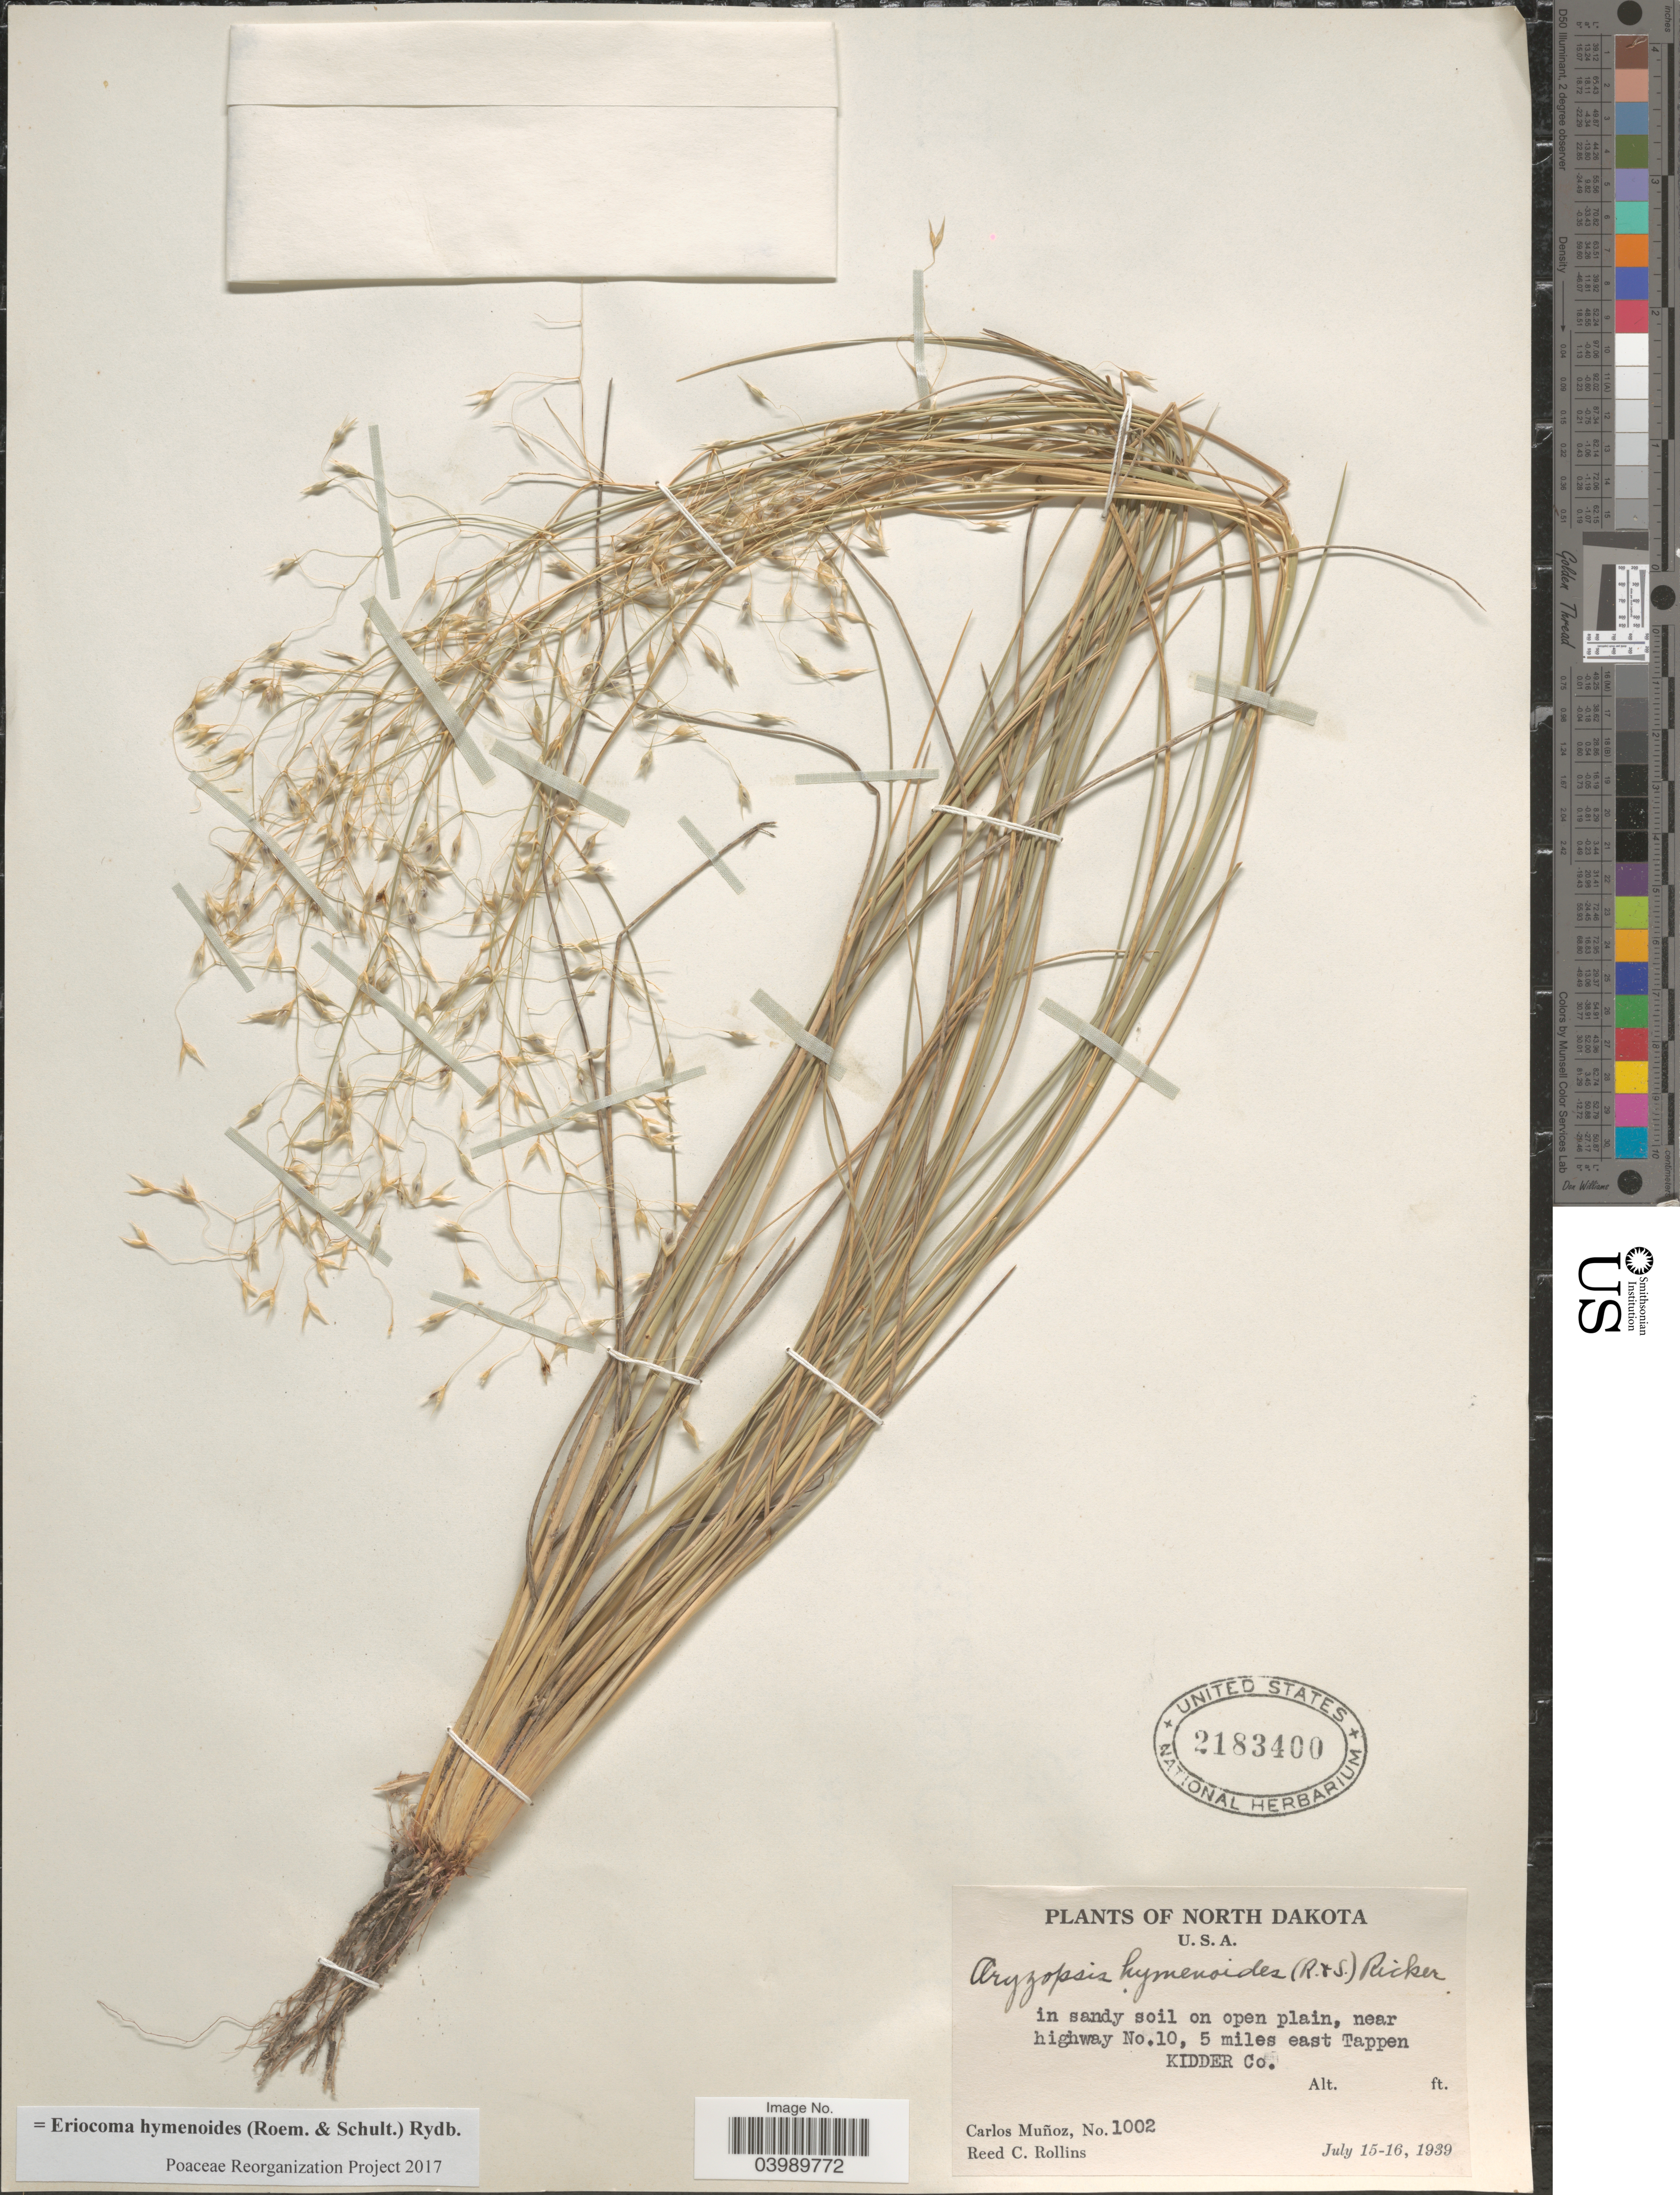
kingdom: Plantae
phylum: Tracheophyta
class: Liliopsida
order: Poales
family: Poaceae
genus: Eriocoma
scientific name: Eriocoma hymenoides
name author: (Roem. & Schult.) Rydb.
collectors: C. Muñoz & R. C. Rollins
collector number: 1002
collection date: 1939-07-15/1939-07-16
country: United States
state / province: North Dakota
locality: Near highway No.10, 5 miles east Tappen. Kidder Co.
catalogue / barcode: US 2183400